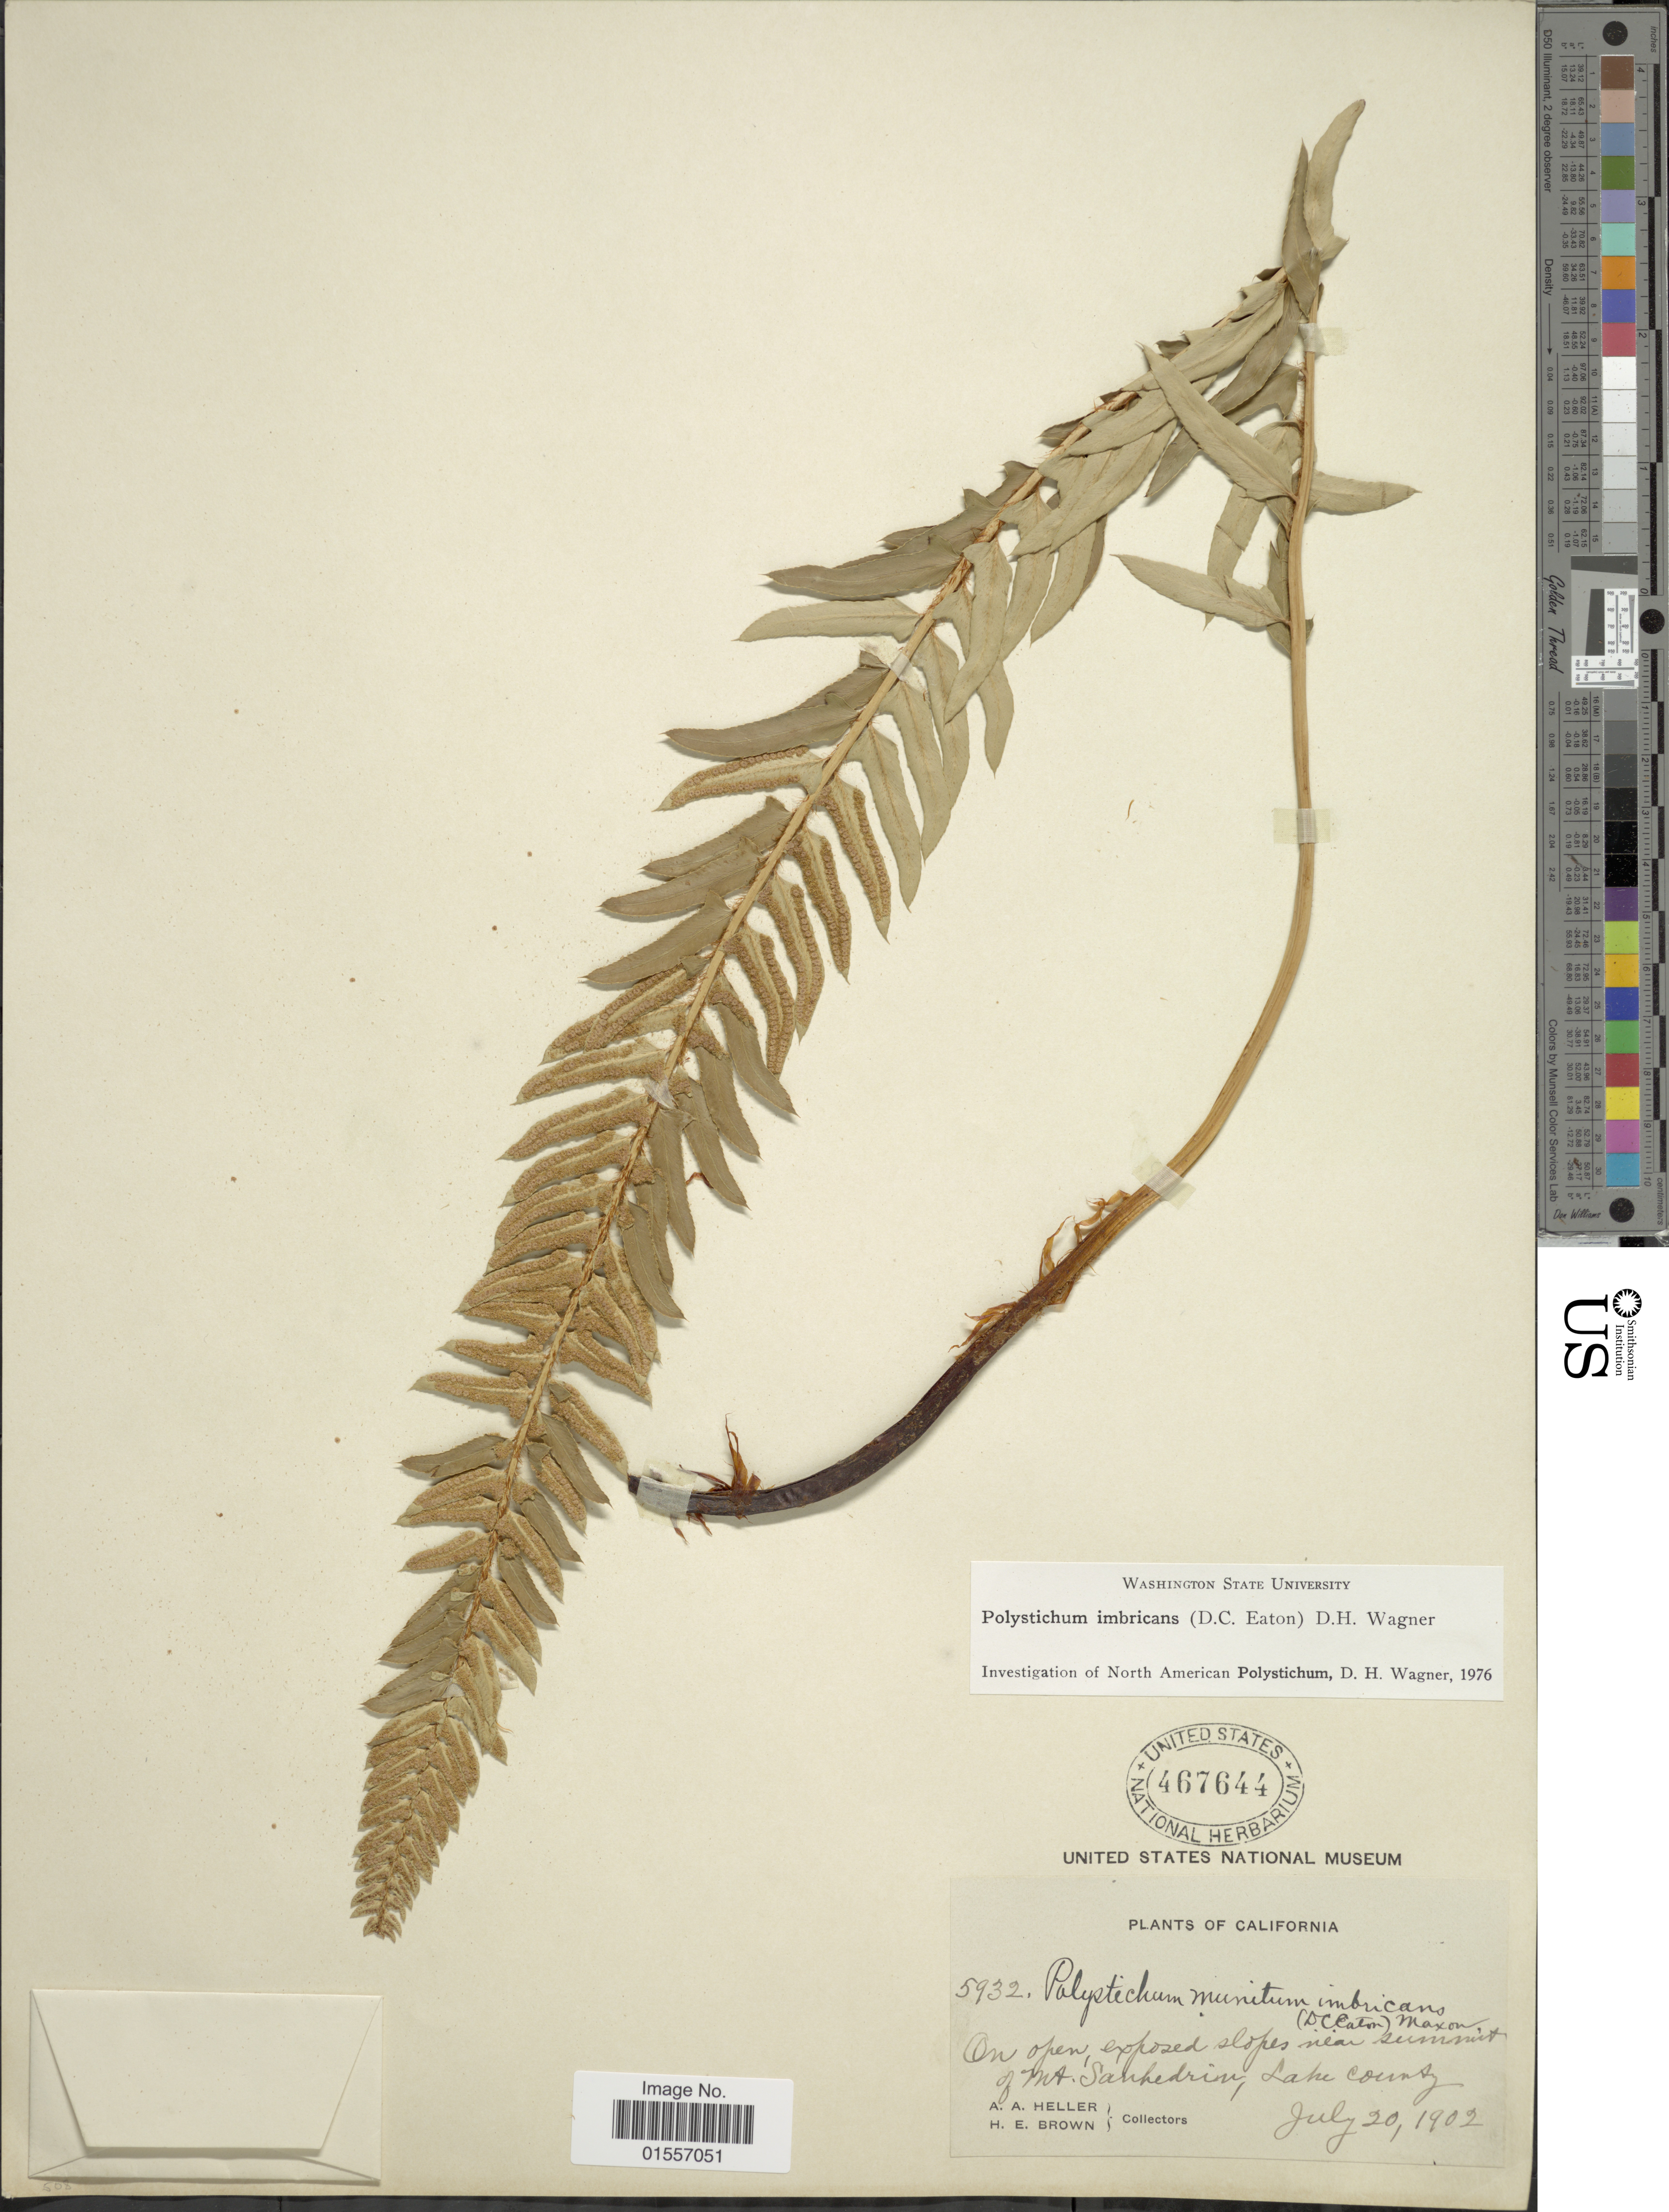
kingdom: Plantae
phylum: Tracheophyta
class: Polypodiopsida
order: Polypodiales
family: Dryopteridaceae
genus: Polystichum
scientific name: Polystichum imbricans subsp. imbricans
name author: (D.C. Eaton) D.H. Wagner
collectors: A. A. Heller & H. E. Brown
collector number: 5932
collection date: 1902-07-20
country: United States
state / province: California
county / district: Lake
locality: In open exposed slopes near summit of Mt. Sanhedrin Lake County.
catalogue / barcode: US 467644